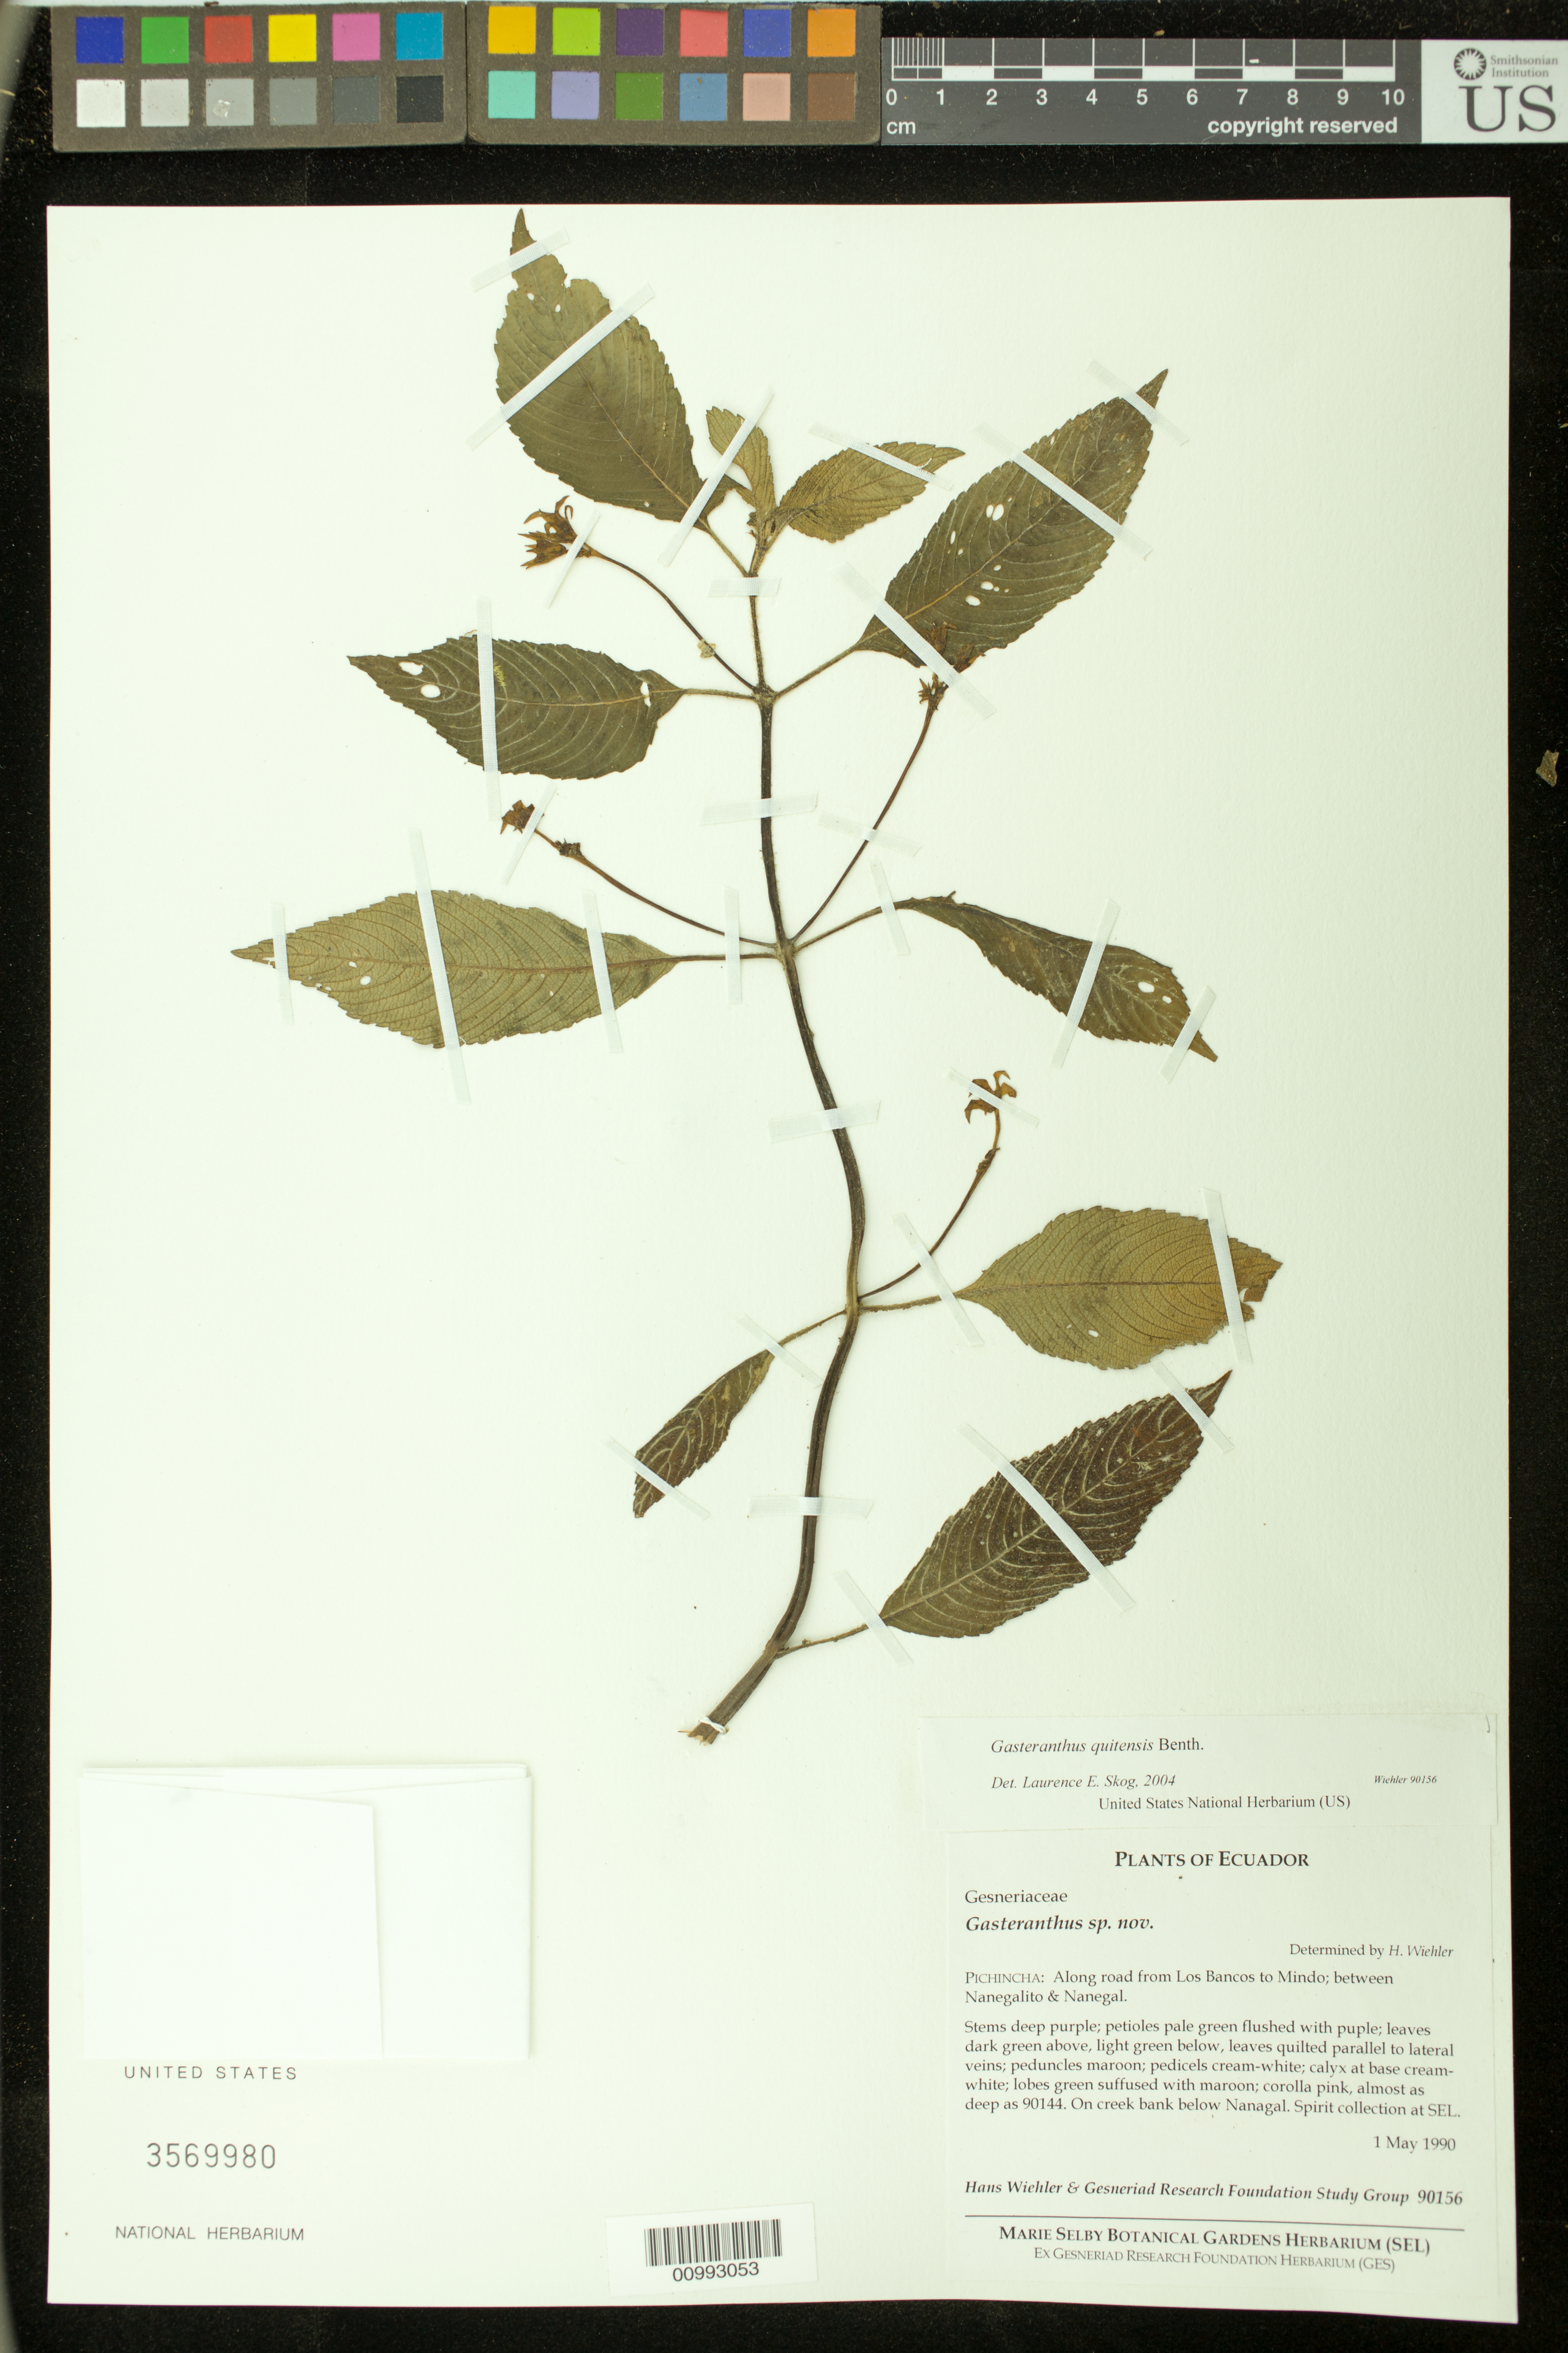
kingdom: Plantae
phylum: Tracheophyta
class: Magnoliopsida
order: Lamiales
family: Gesneriaceae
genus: Gasteranthus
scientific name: Gasteranthus quitensis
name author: Benth.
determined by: Skog, Laurence E.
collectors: H. J. Wiehler & Gesneriad Research Foundation Study Group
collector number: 90156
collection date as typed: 01 May 1990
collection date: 1990-05-01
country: Ecuador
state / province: Pichincha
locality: Pichincha: along road from Los Bancos to Mindo; between Nanegalito & Nanegal. On creek bank below Nanagal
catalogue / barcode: US 3569980